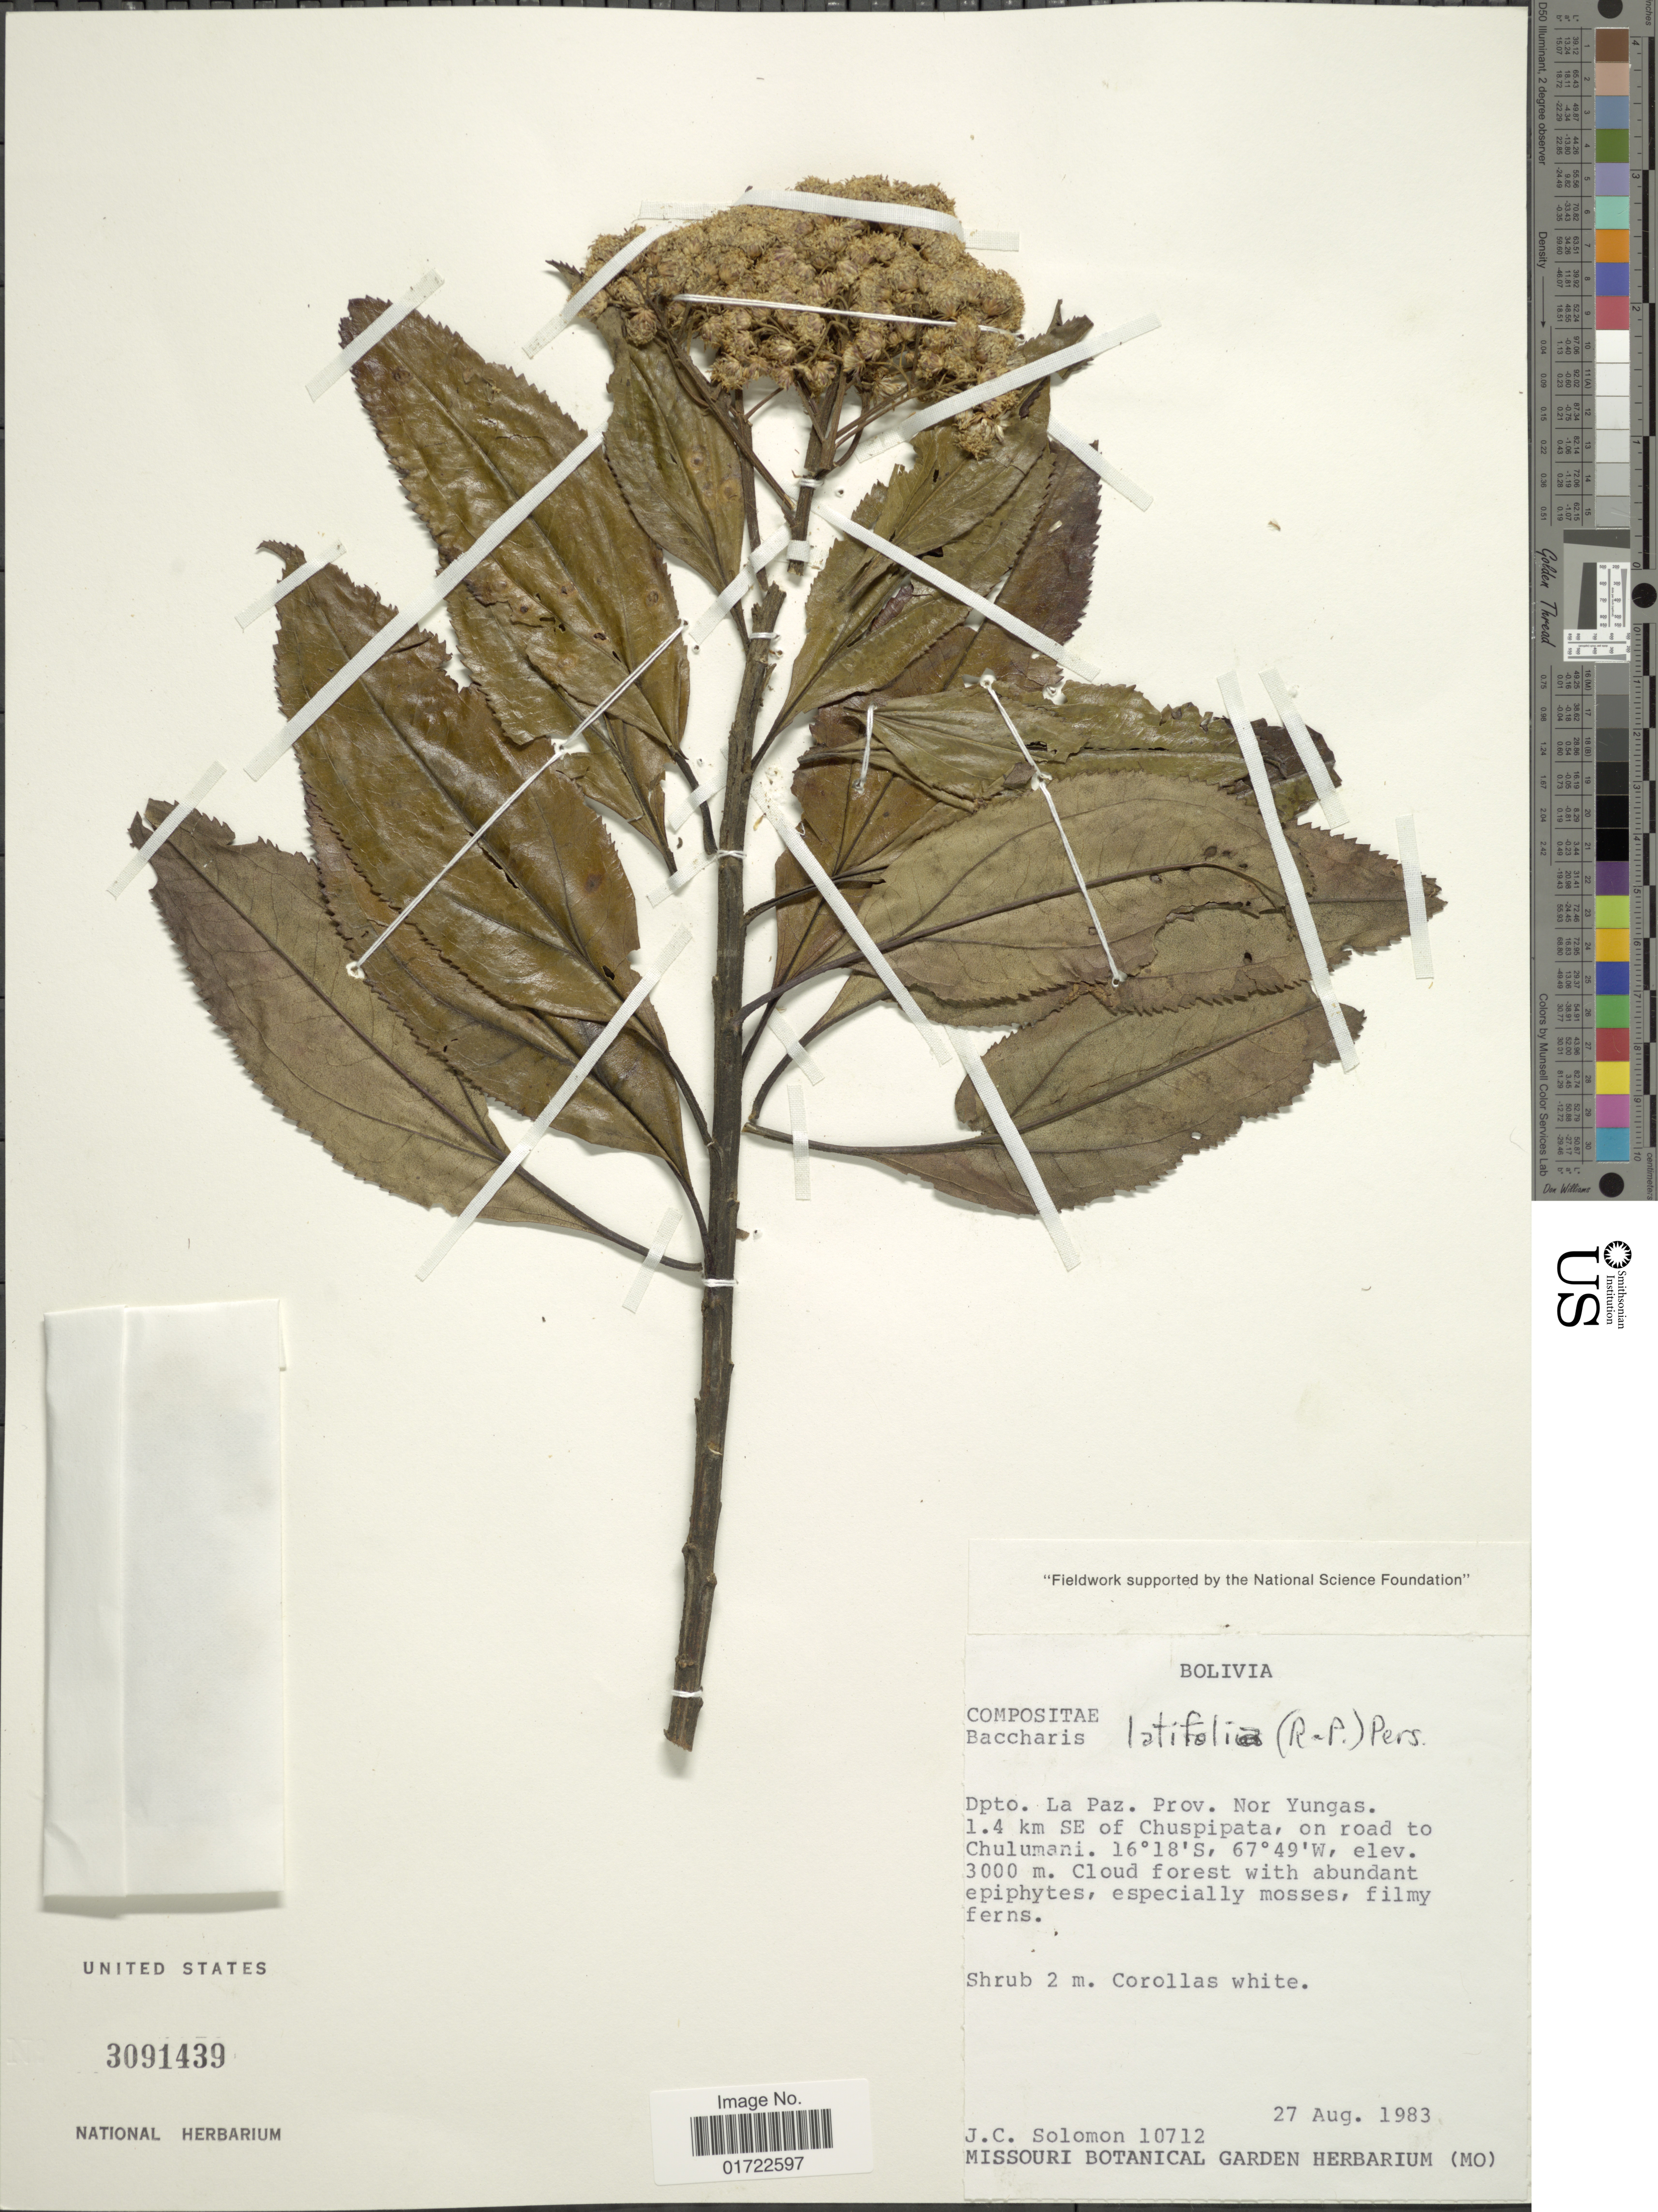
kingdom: Plantae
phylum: Tracheophyta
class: Magnoliopsida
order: Asterales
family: Asteraceae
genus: Baccharis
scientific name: Baccharis latifolia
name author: (Ruiz & Pav.) Pers.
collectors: J. C. Solomon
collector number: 10712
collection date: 1983-08-27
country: Bolivia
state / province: La Paz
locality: Prov. Nor Yungas. 1.4 km SE of Chuspipata, on road to Chulumani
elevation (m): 3000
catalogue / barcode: US 3091439